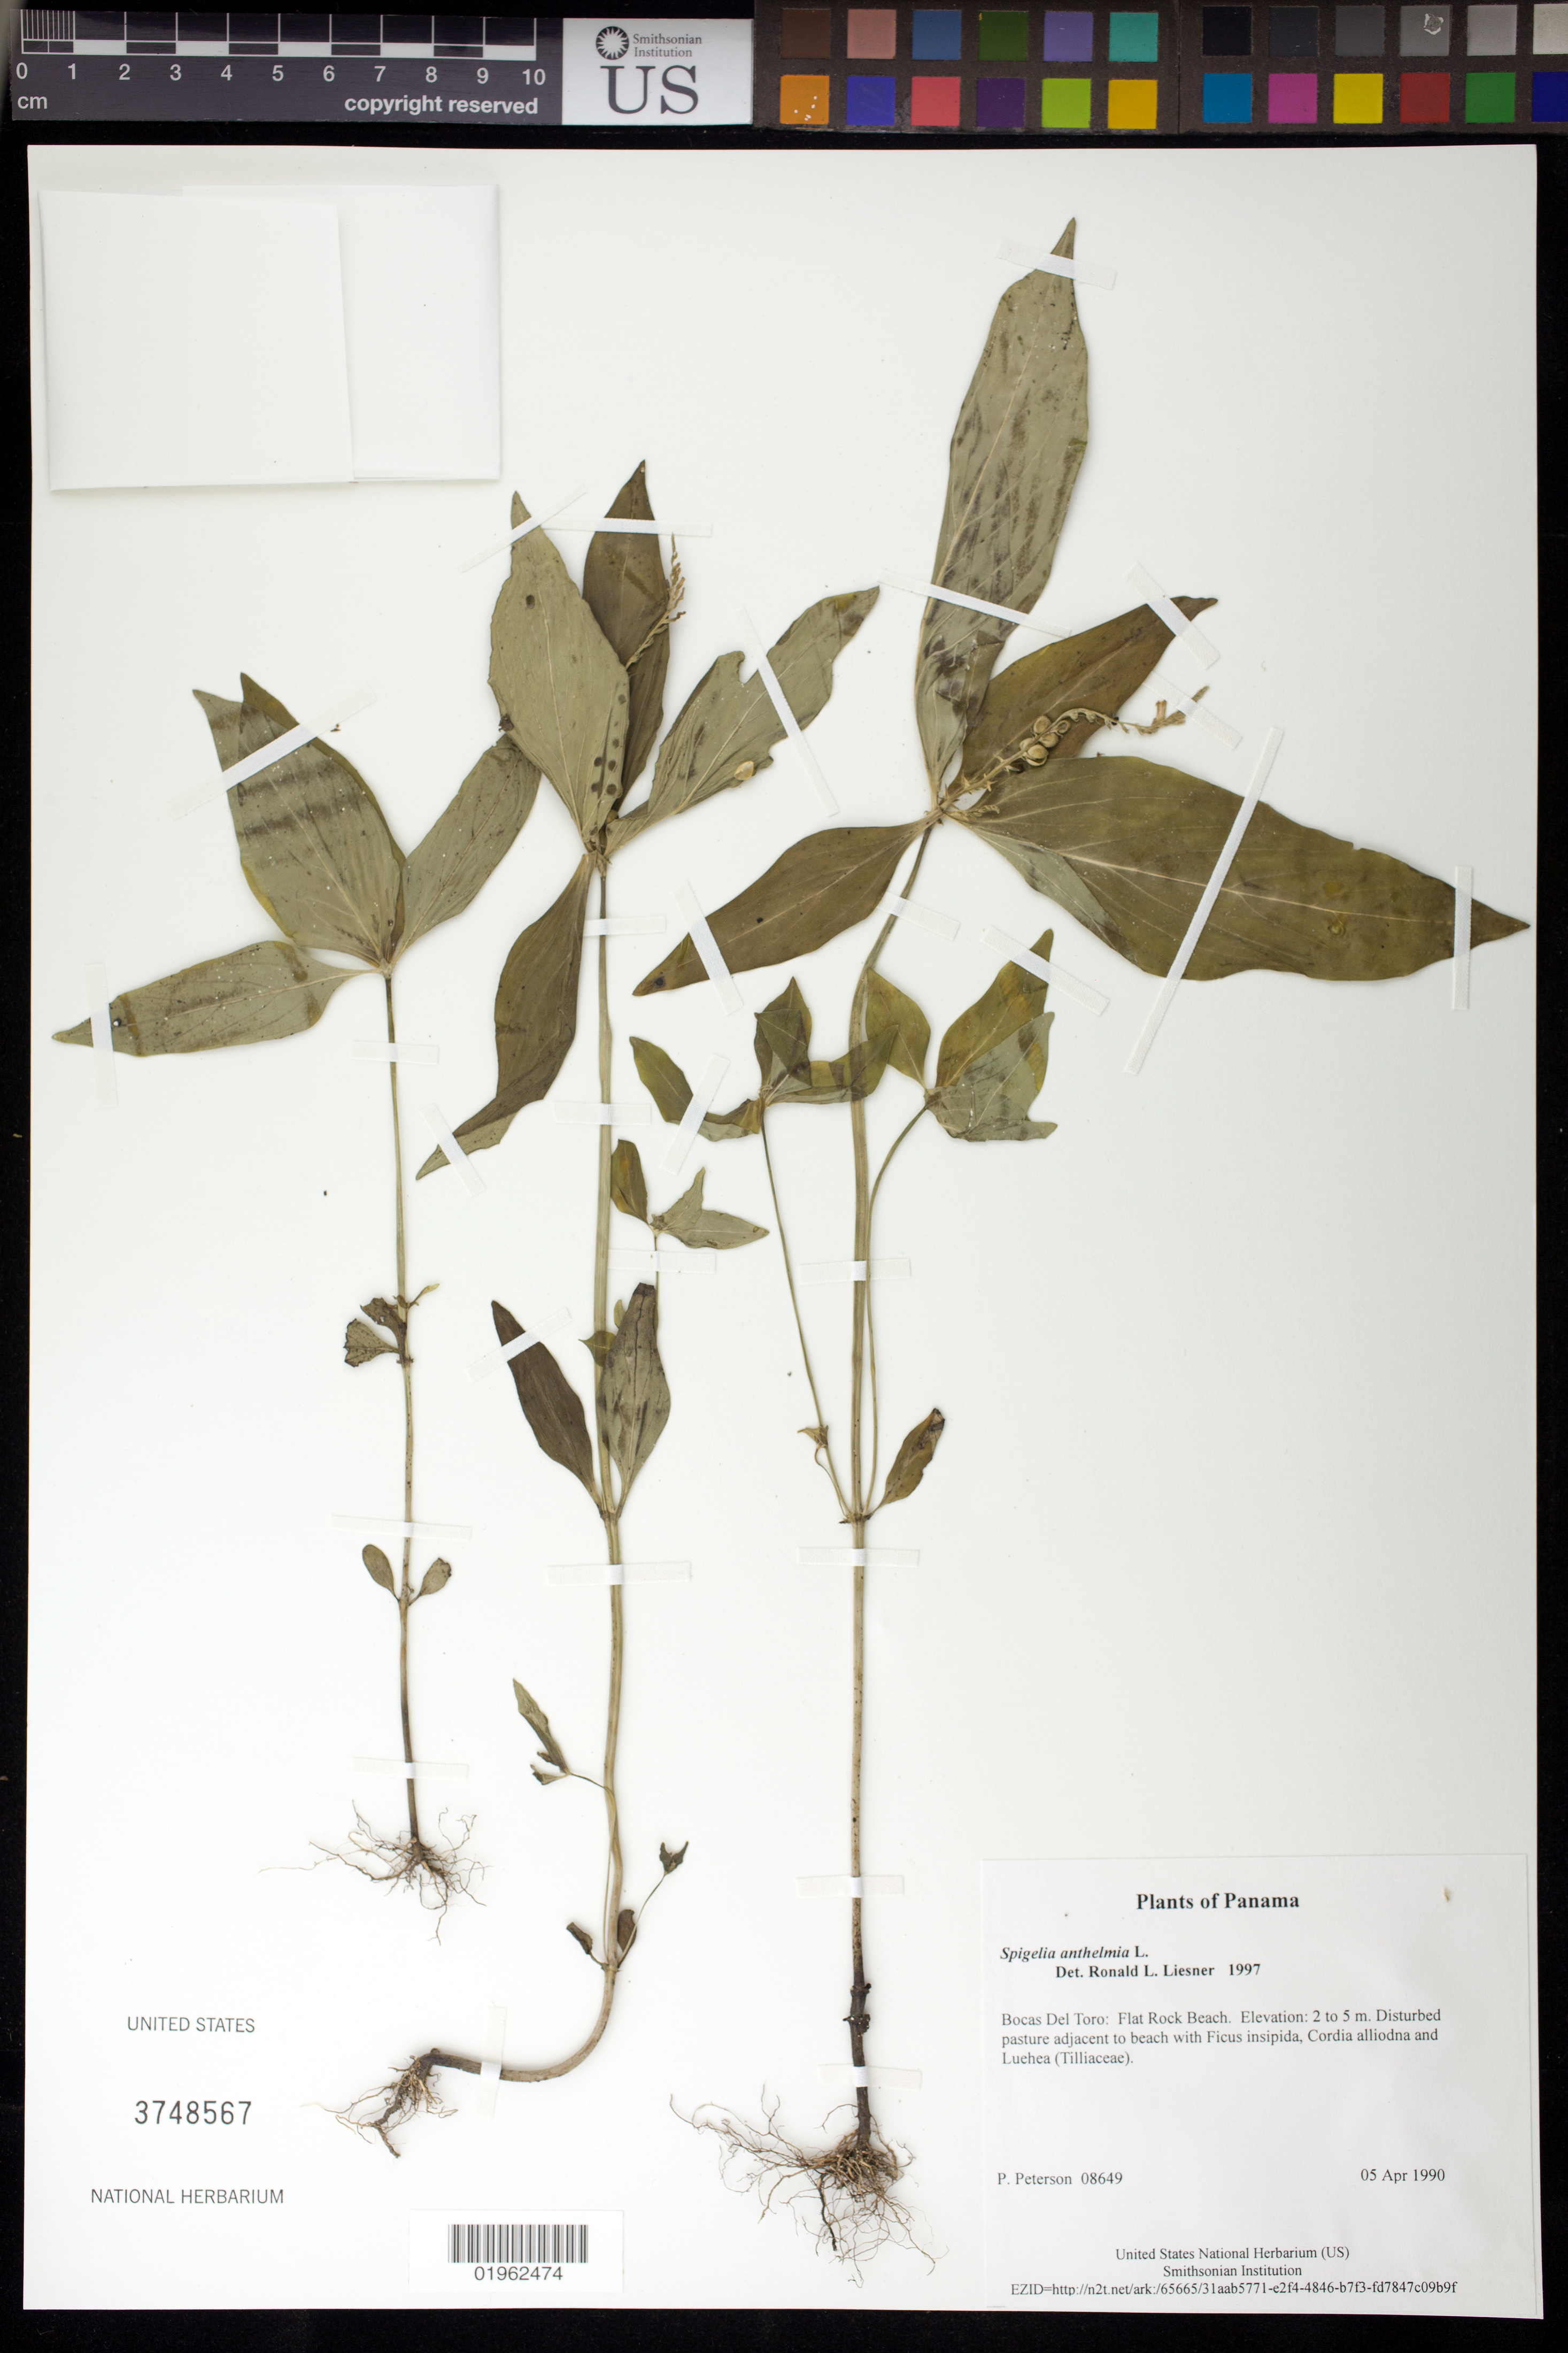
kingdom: Plantae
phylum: Tracheophyta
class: Magnoliopsida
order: Gentianales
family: Loganiaceae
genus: Spigelia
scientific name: Spigelia anthelmia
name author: L.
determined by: Liesner, R. L.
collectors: P. M. Peterson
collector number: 08649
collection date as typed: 05 Apr 1990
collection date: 1990-04-05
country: Panama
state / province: Bocas del Toro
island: Colón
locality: Flat Rock Beach.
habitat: Disturbed pasture adjacent to beach with Ficus insipida, Cordia alliodna and Luehea (Tilliaceae).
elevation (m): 2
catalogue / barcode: US 3748567